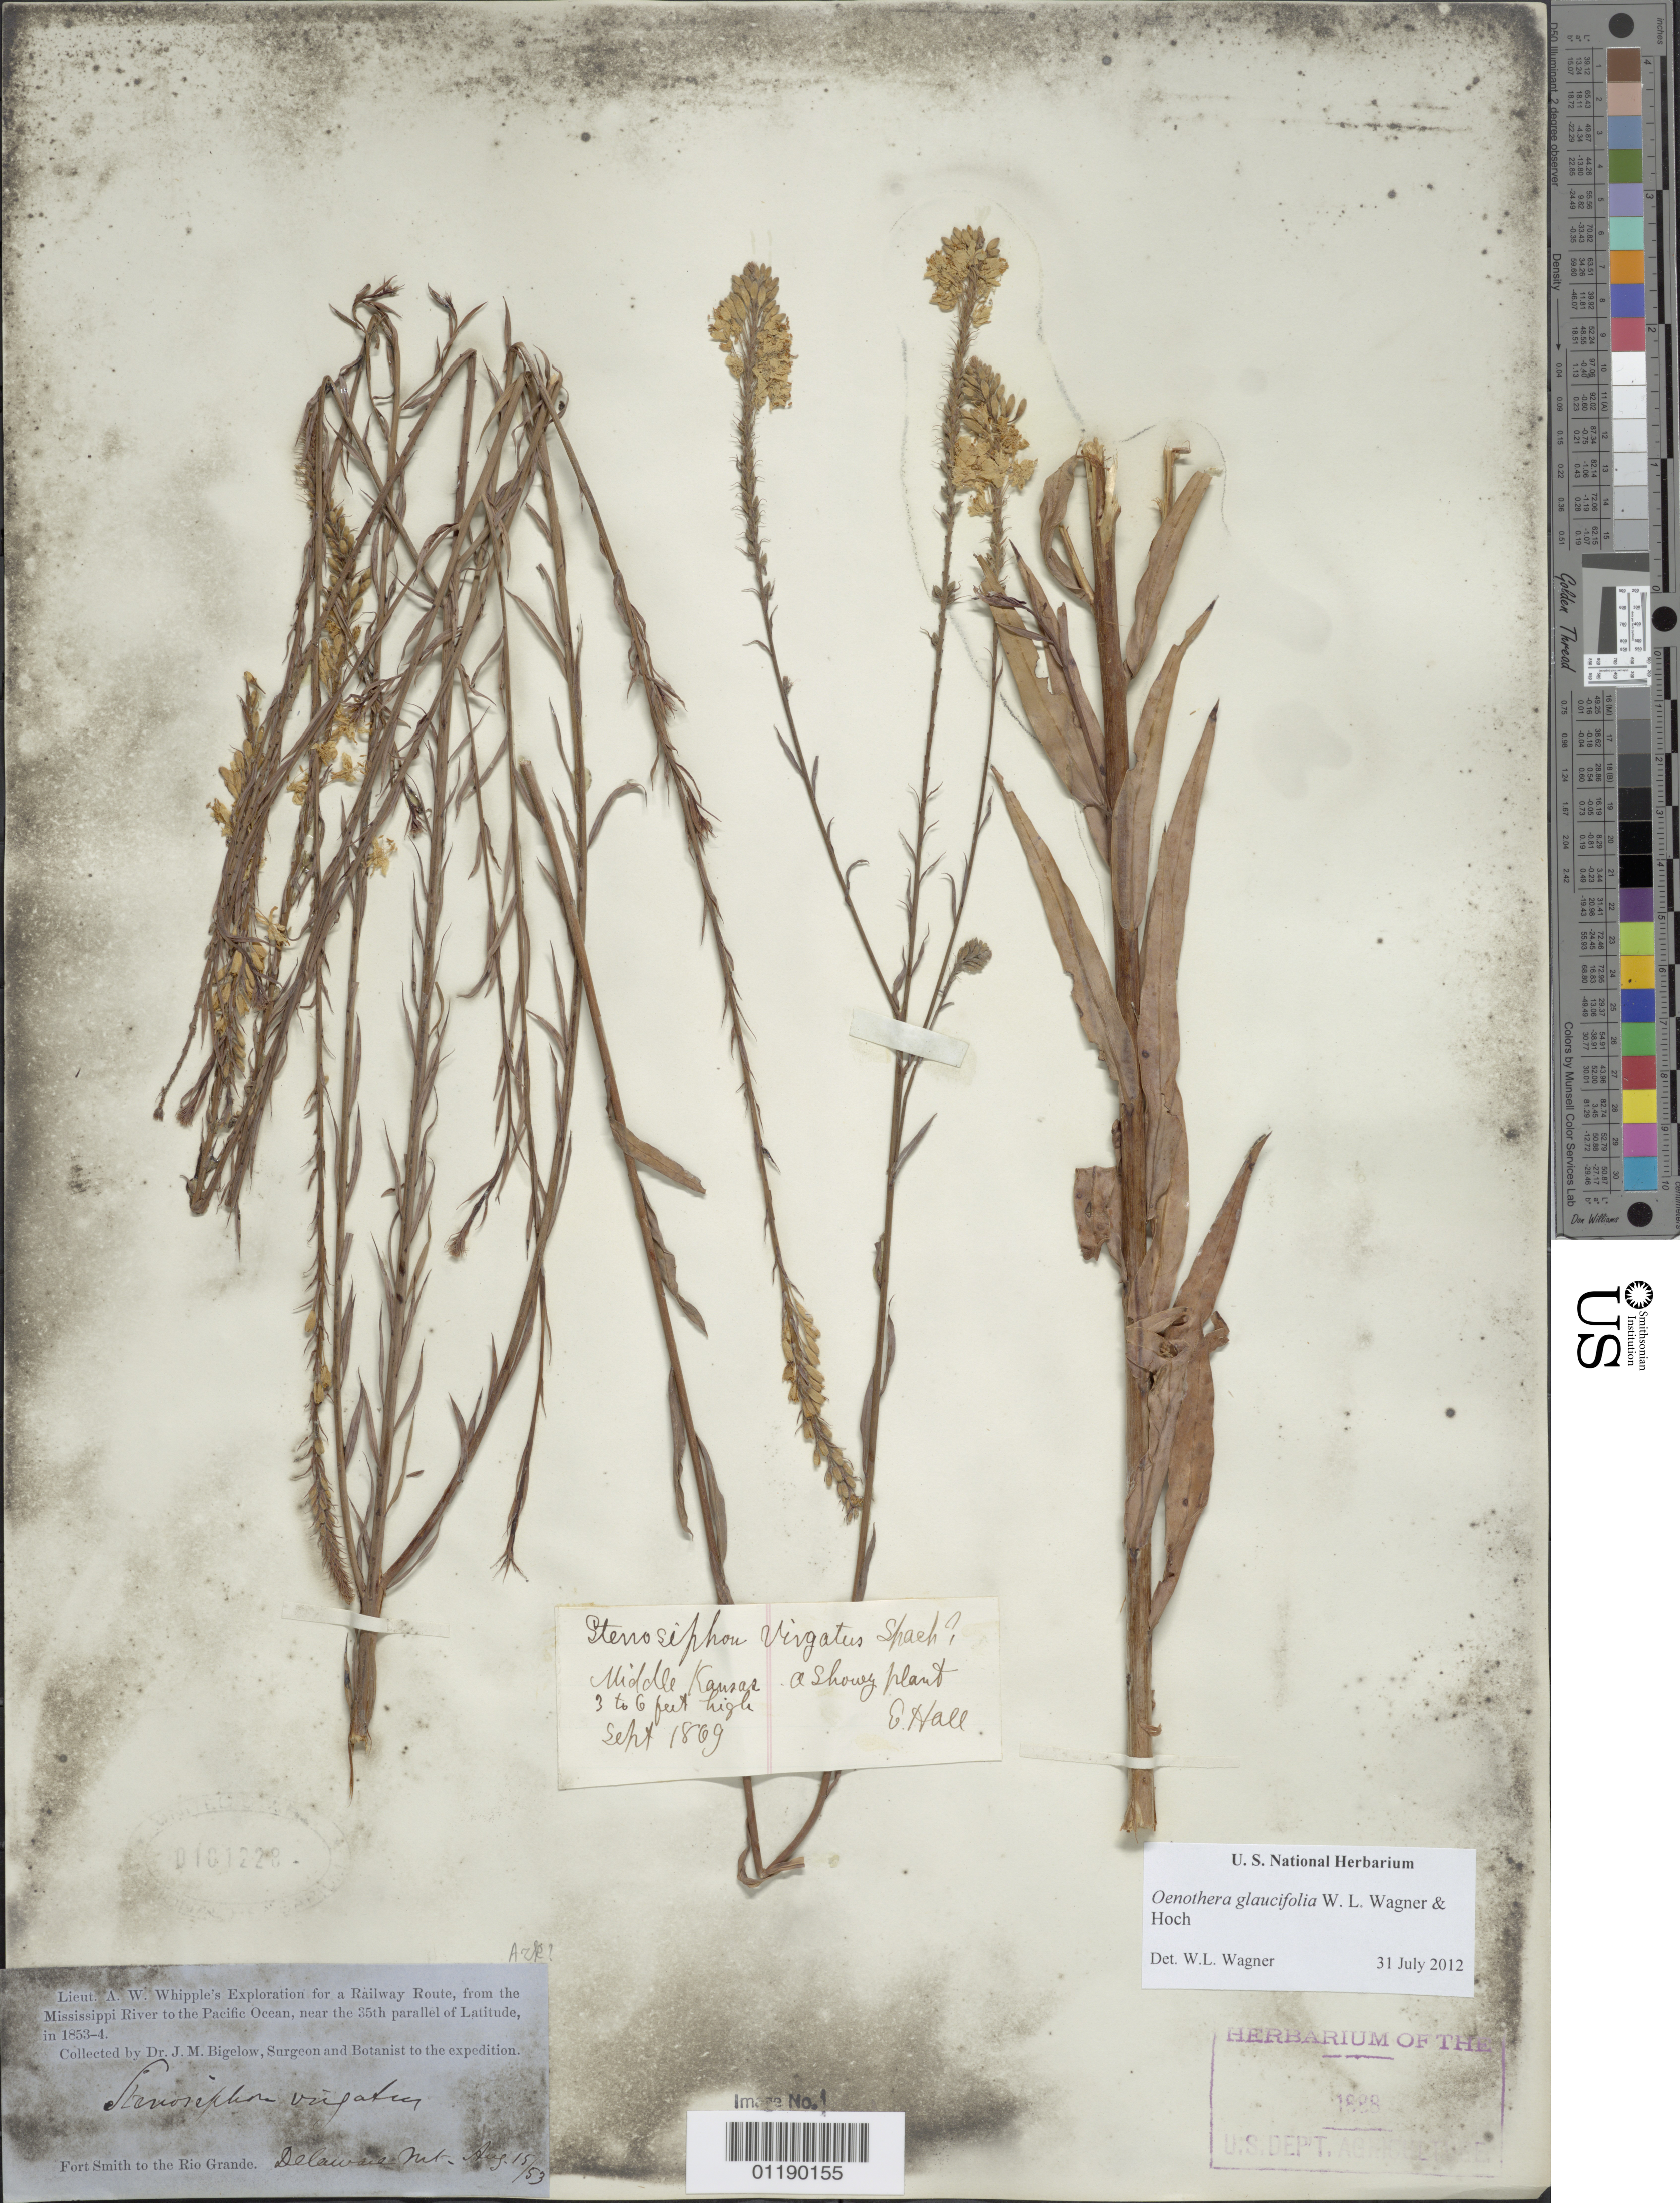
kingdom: Plantae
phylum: Tracheophyta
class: Magnoliopsida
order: Myrtales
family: Onagraceae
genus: Oenothera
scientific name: Oenothera glaucifolia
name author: W.L. Wagner & Hoch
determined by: Wagner, W. L., (BOT), Smithsonian Institution - National Museum of Natural History (UNITED STATES)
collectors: J. M. Bigelow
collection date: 1853-08-15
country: United States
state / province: Texas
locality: Fort Smith to the Rio Grande, Delaware Mt.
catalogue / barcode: US 101228